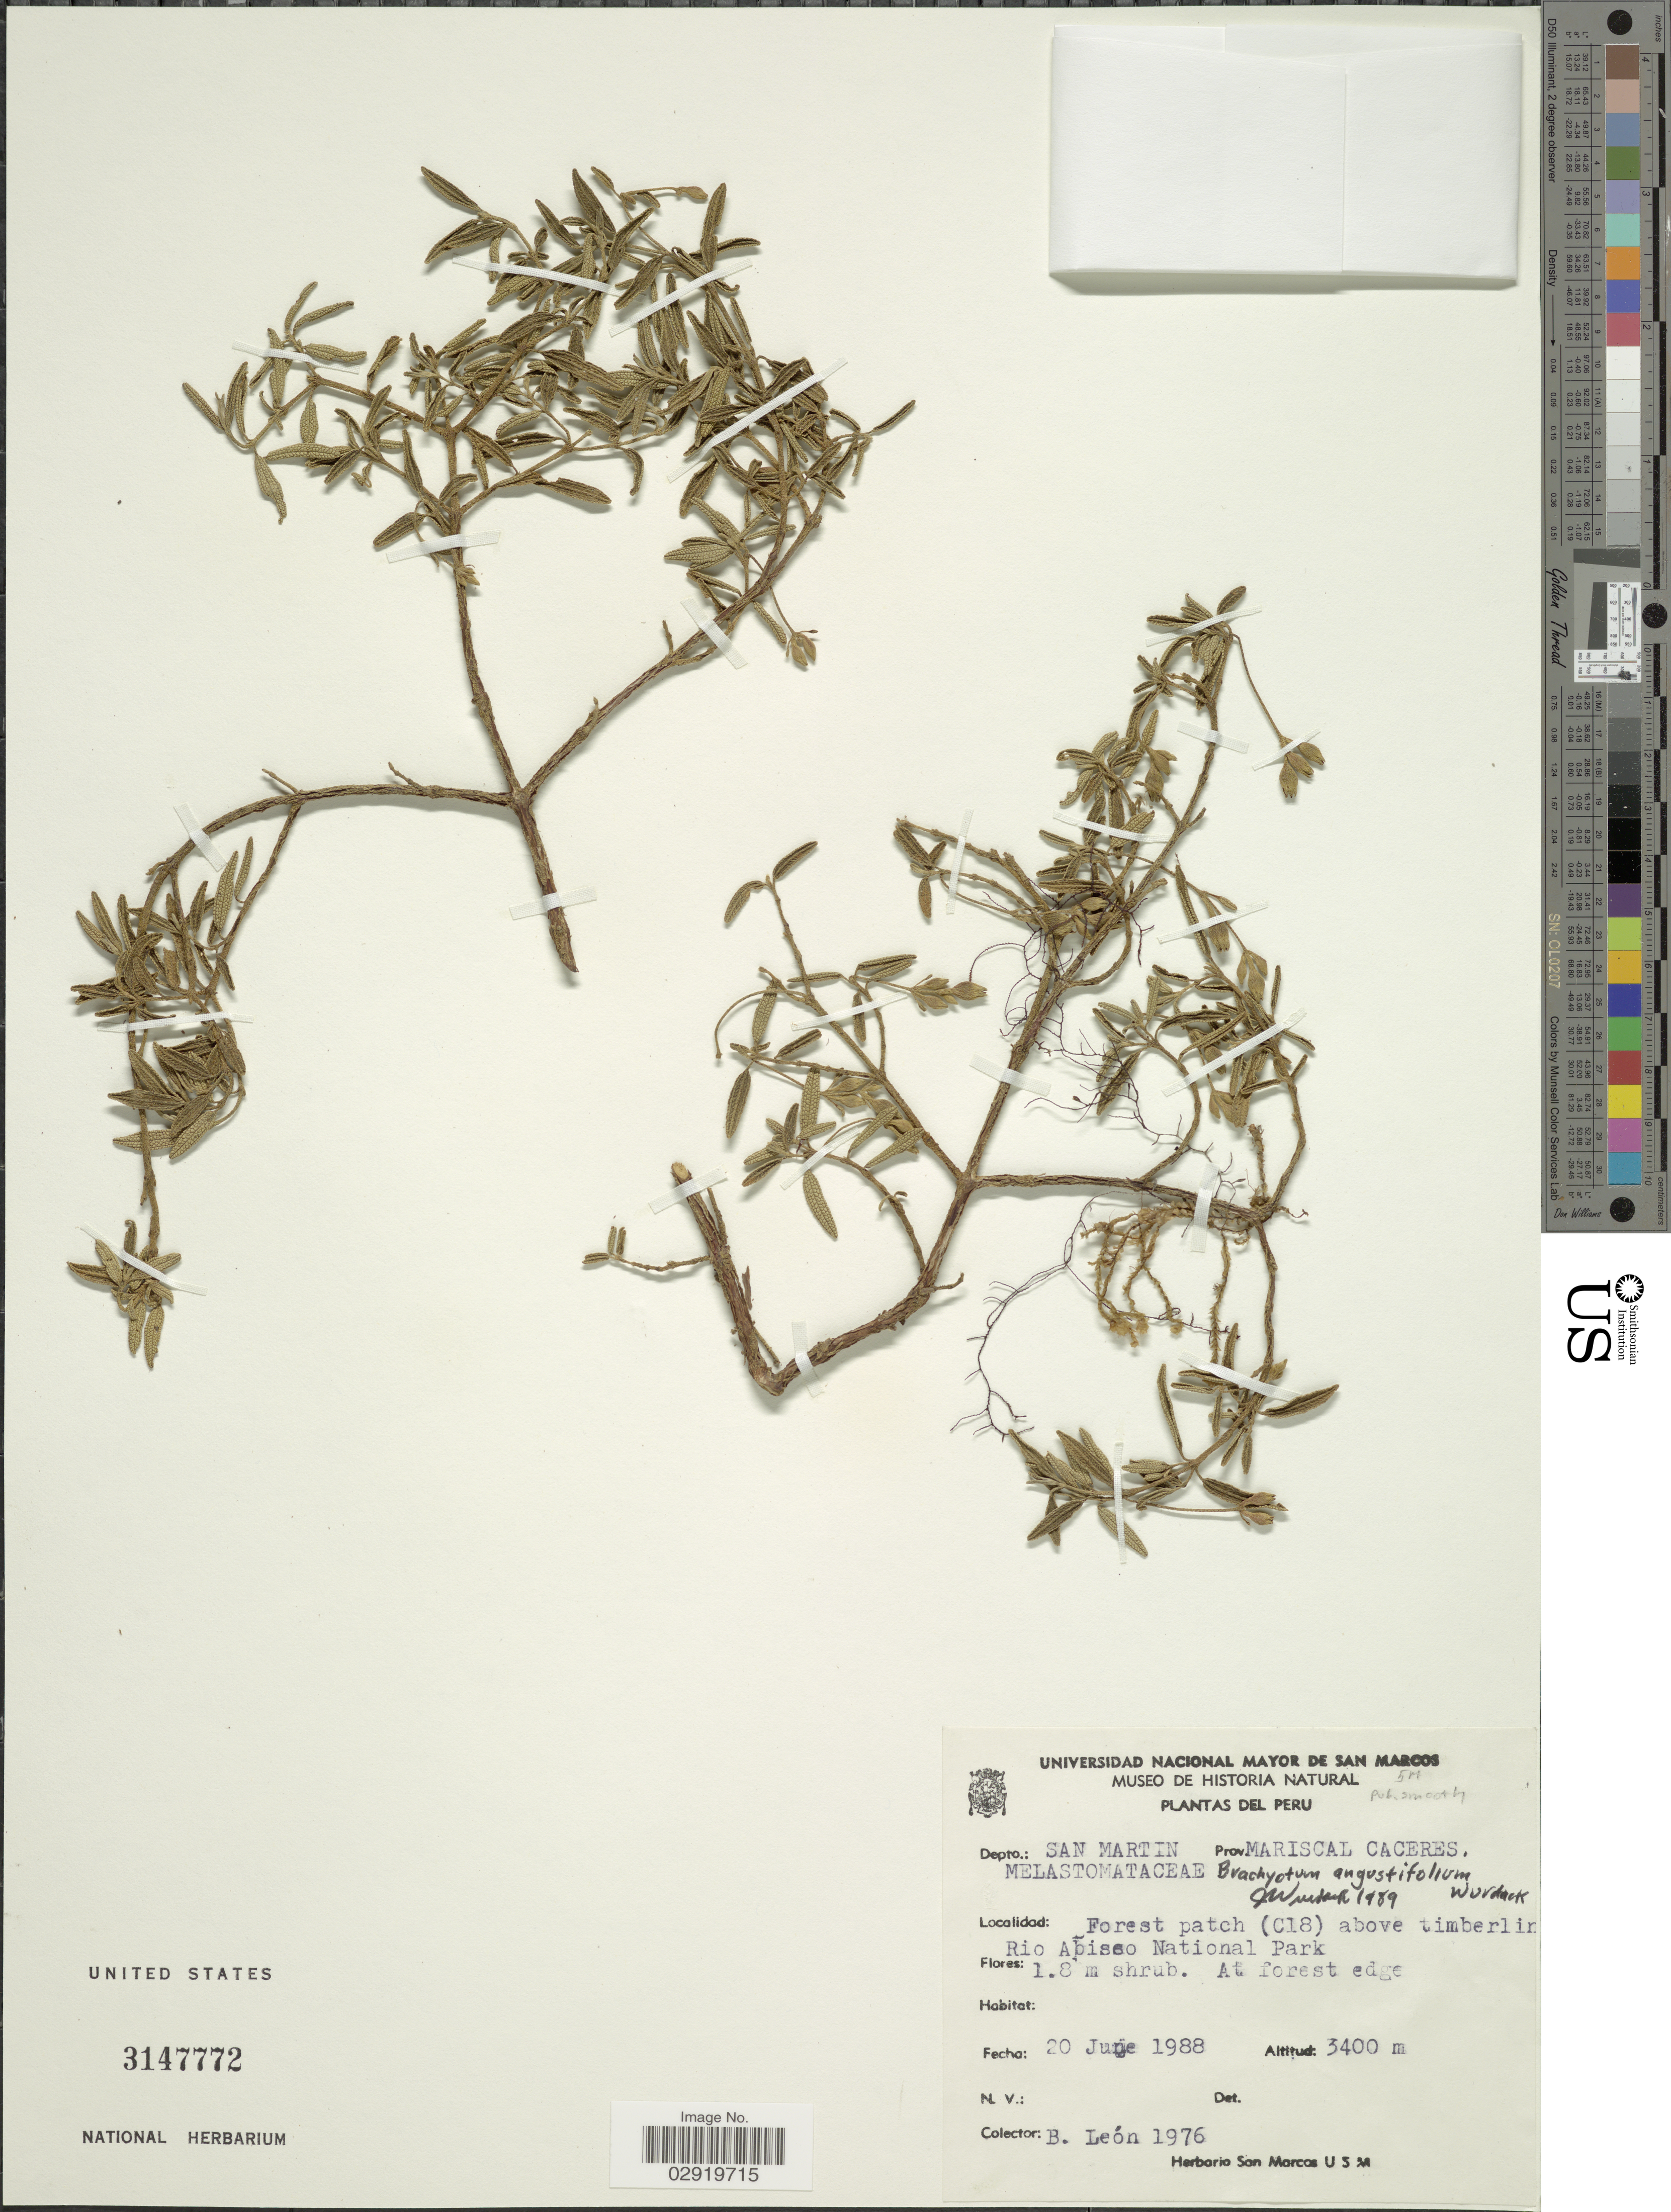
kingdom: Plantae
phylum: Tracheophyta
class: Magnoliopsida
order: Myrtales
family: Melastomataceae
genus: Brachyotum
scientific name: Brachyotum andreanum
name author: Cogn.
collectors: B. León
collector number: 1976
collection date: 1988-06-20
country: Peru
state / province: San Martín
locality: Depto.: San Martin. Prov. Mariscal Caceres. Forest patch (C18) above timberlin Rio Apisco National Park.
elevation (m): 3400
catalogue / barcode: US 3147772